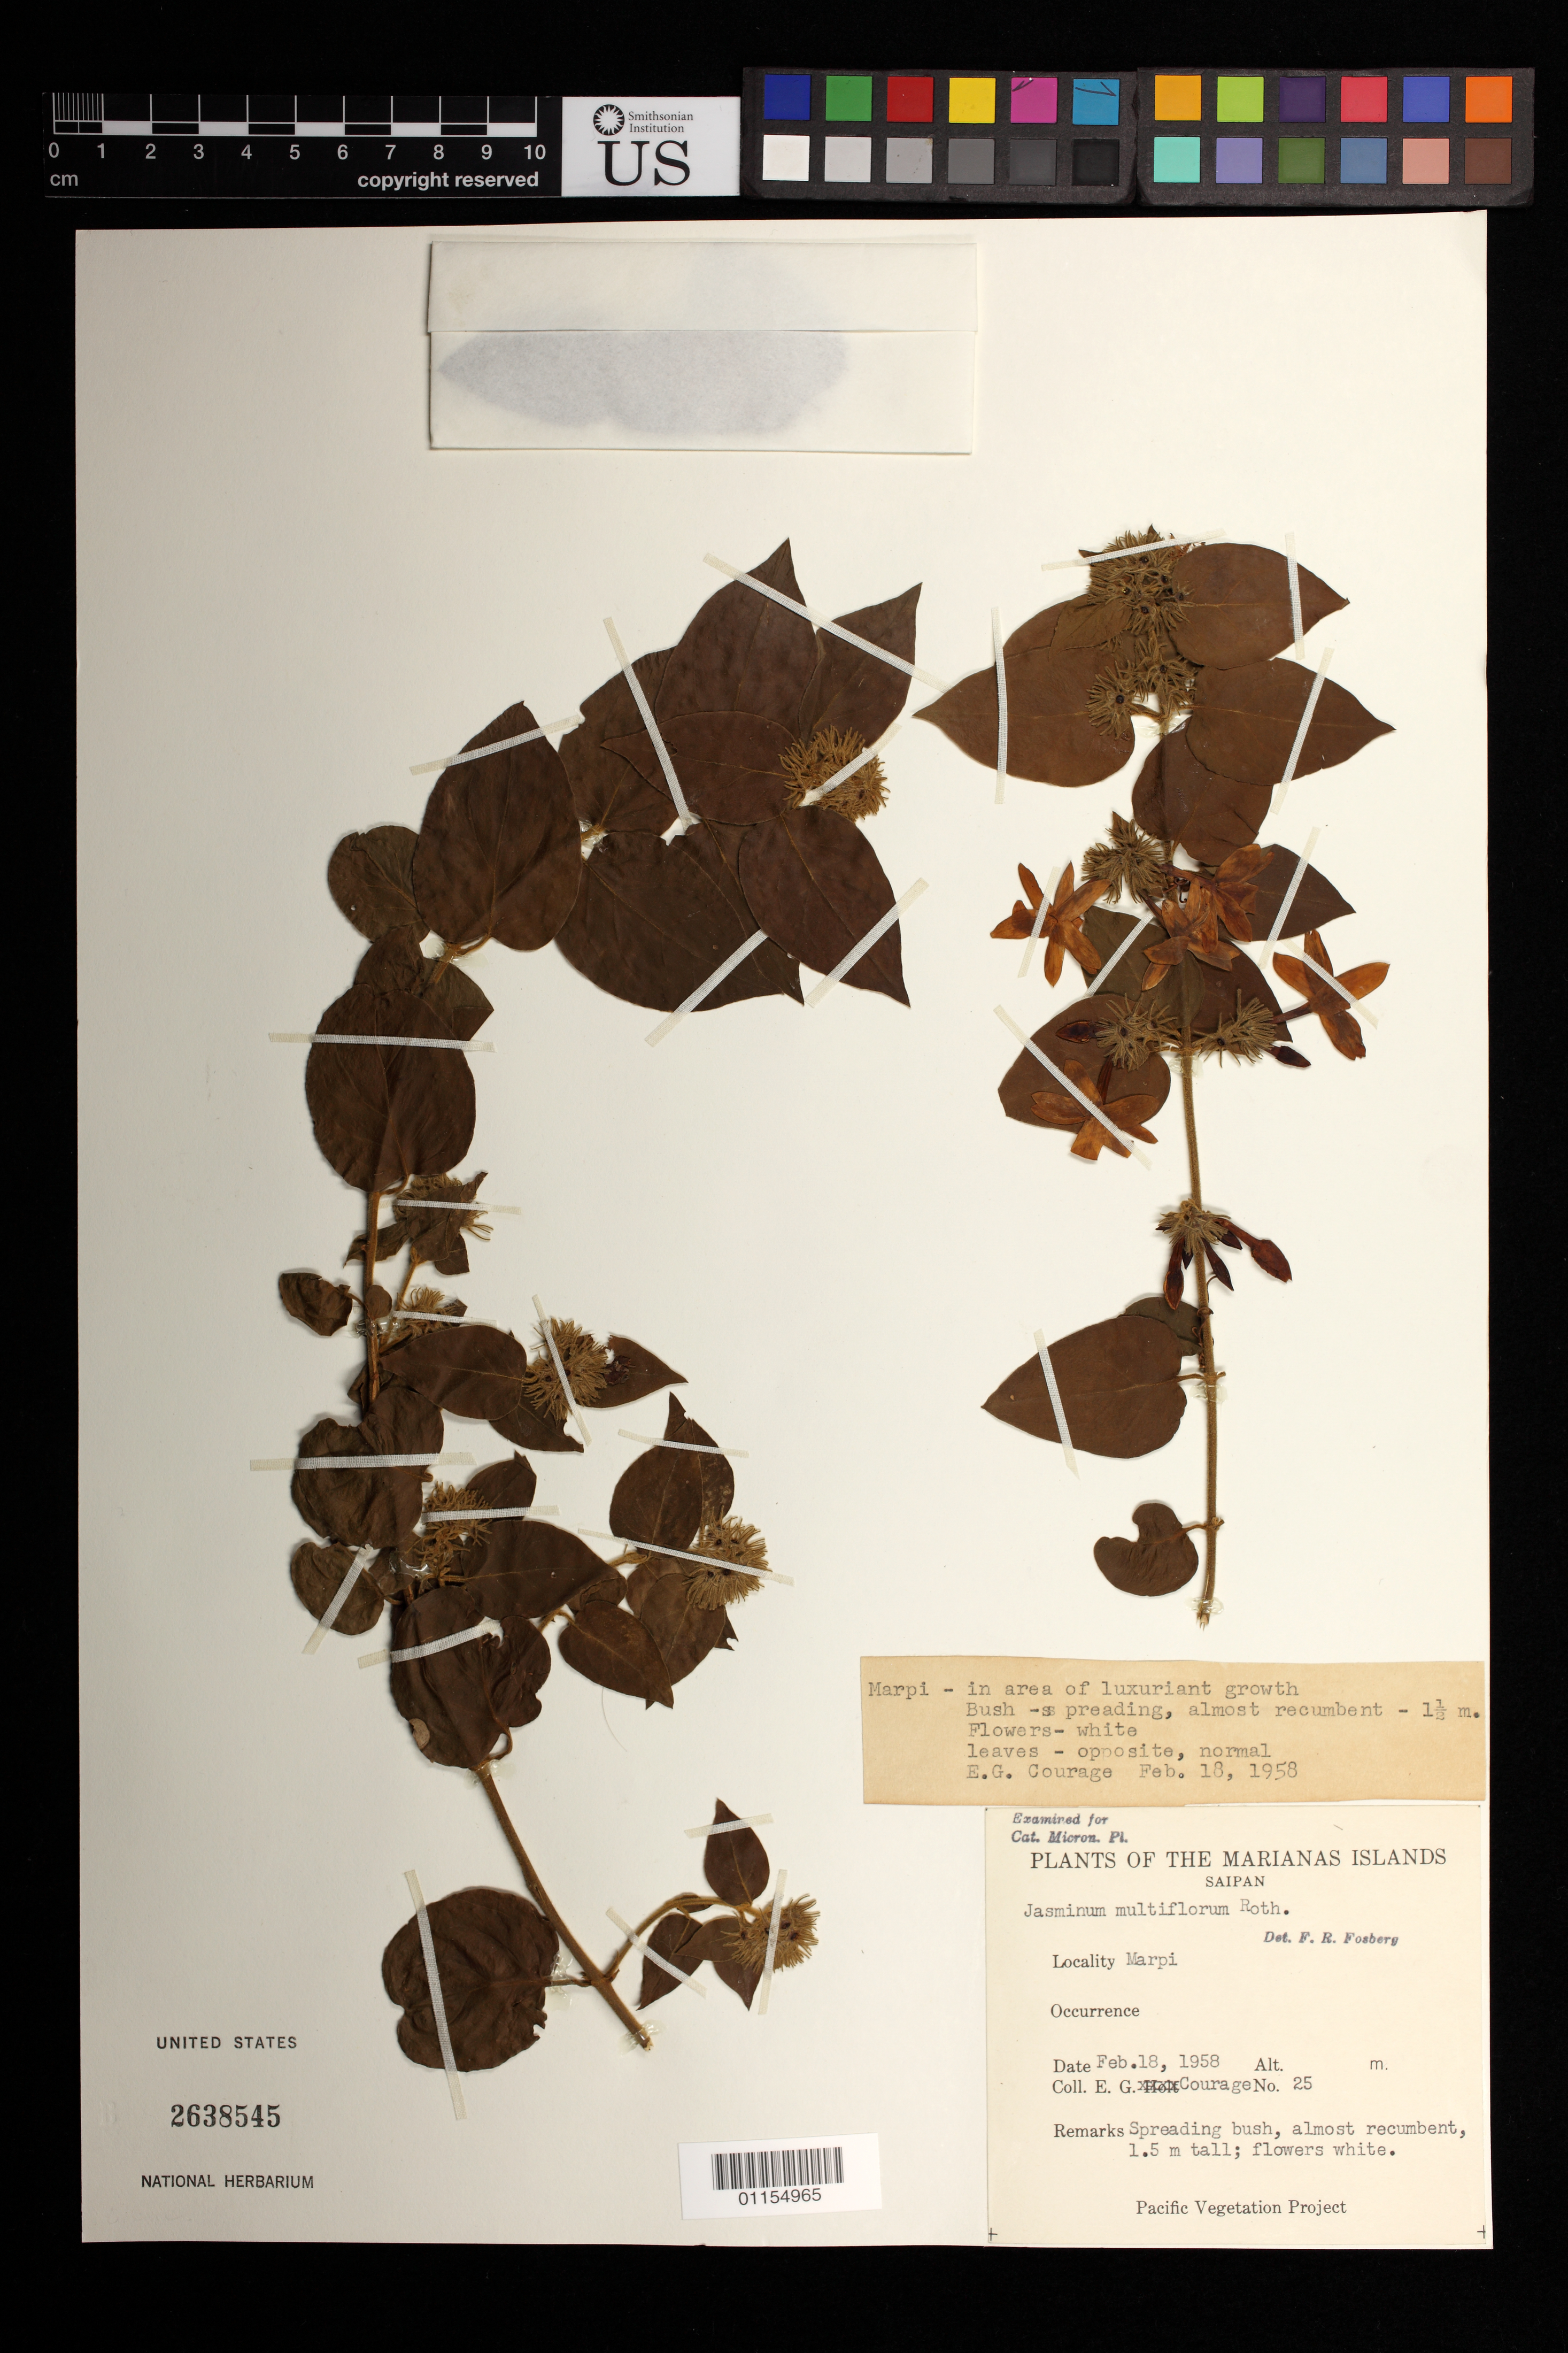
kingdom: Plantae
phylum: Tracheophyta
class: Magnoliopsida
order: Lamiales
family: Oleaceae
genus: Jasminum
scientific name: Jasminum multiflorum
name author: (Burm. f.) Andrews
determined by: Fosberg, F. R.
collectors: E. Courage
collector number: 25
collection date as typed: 18 Feb 1958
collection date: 1958-02-18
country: Northern Mariana Islands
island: Saipan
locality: Marianas Is., Saipan, Marpi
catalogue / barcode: US 2638545